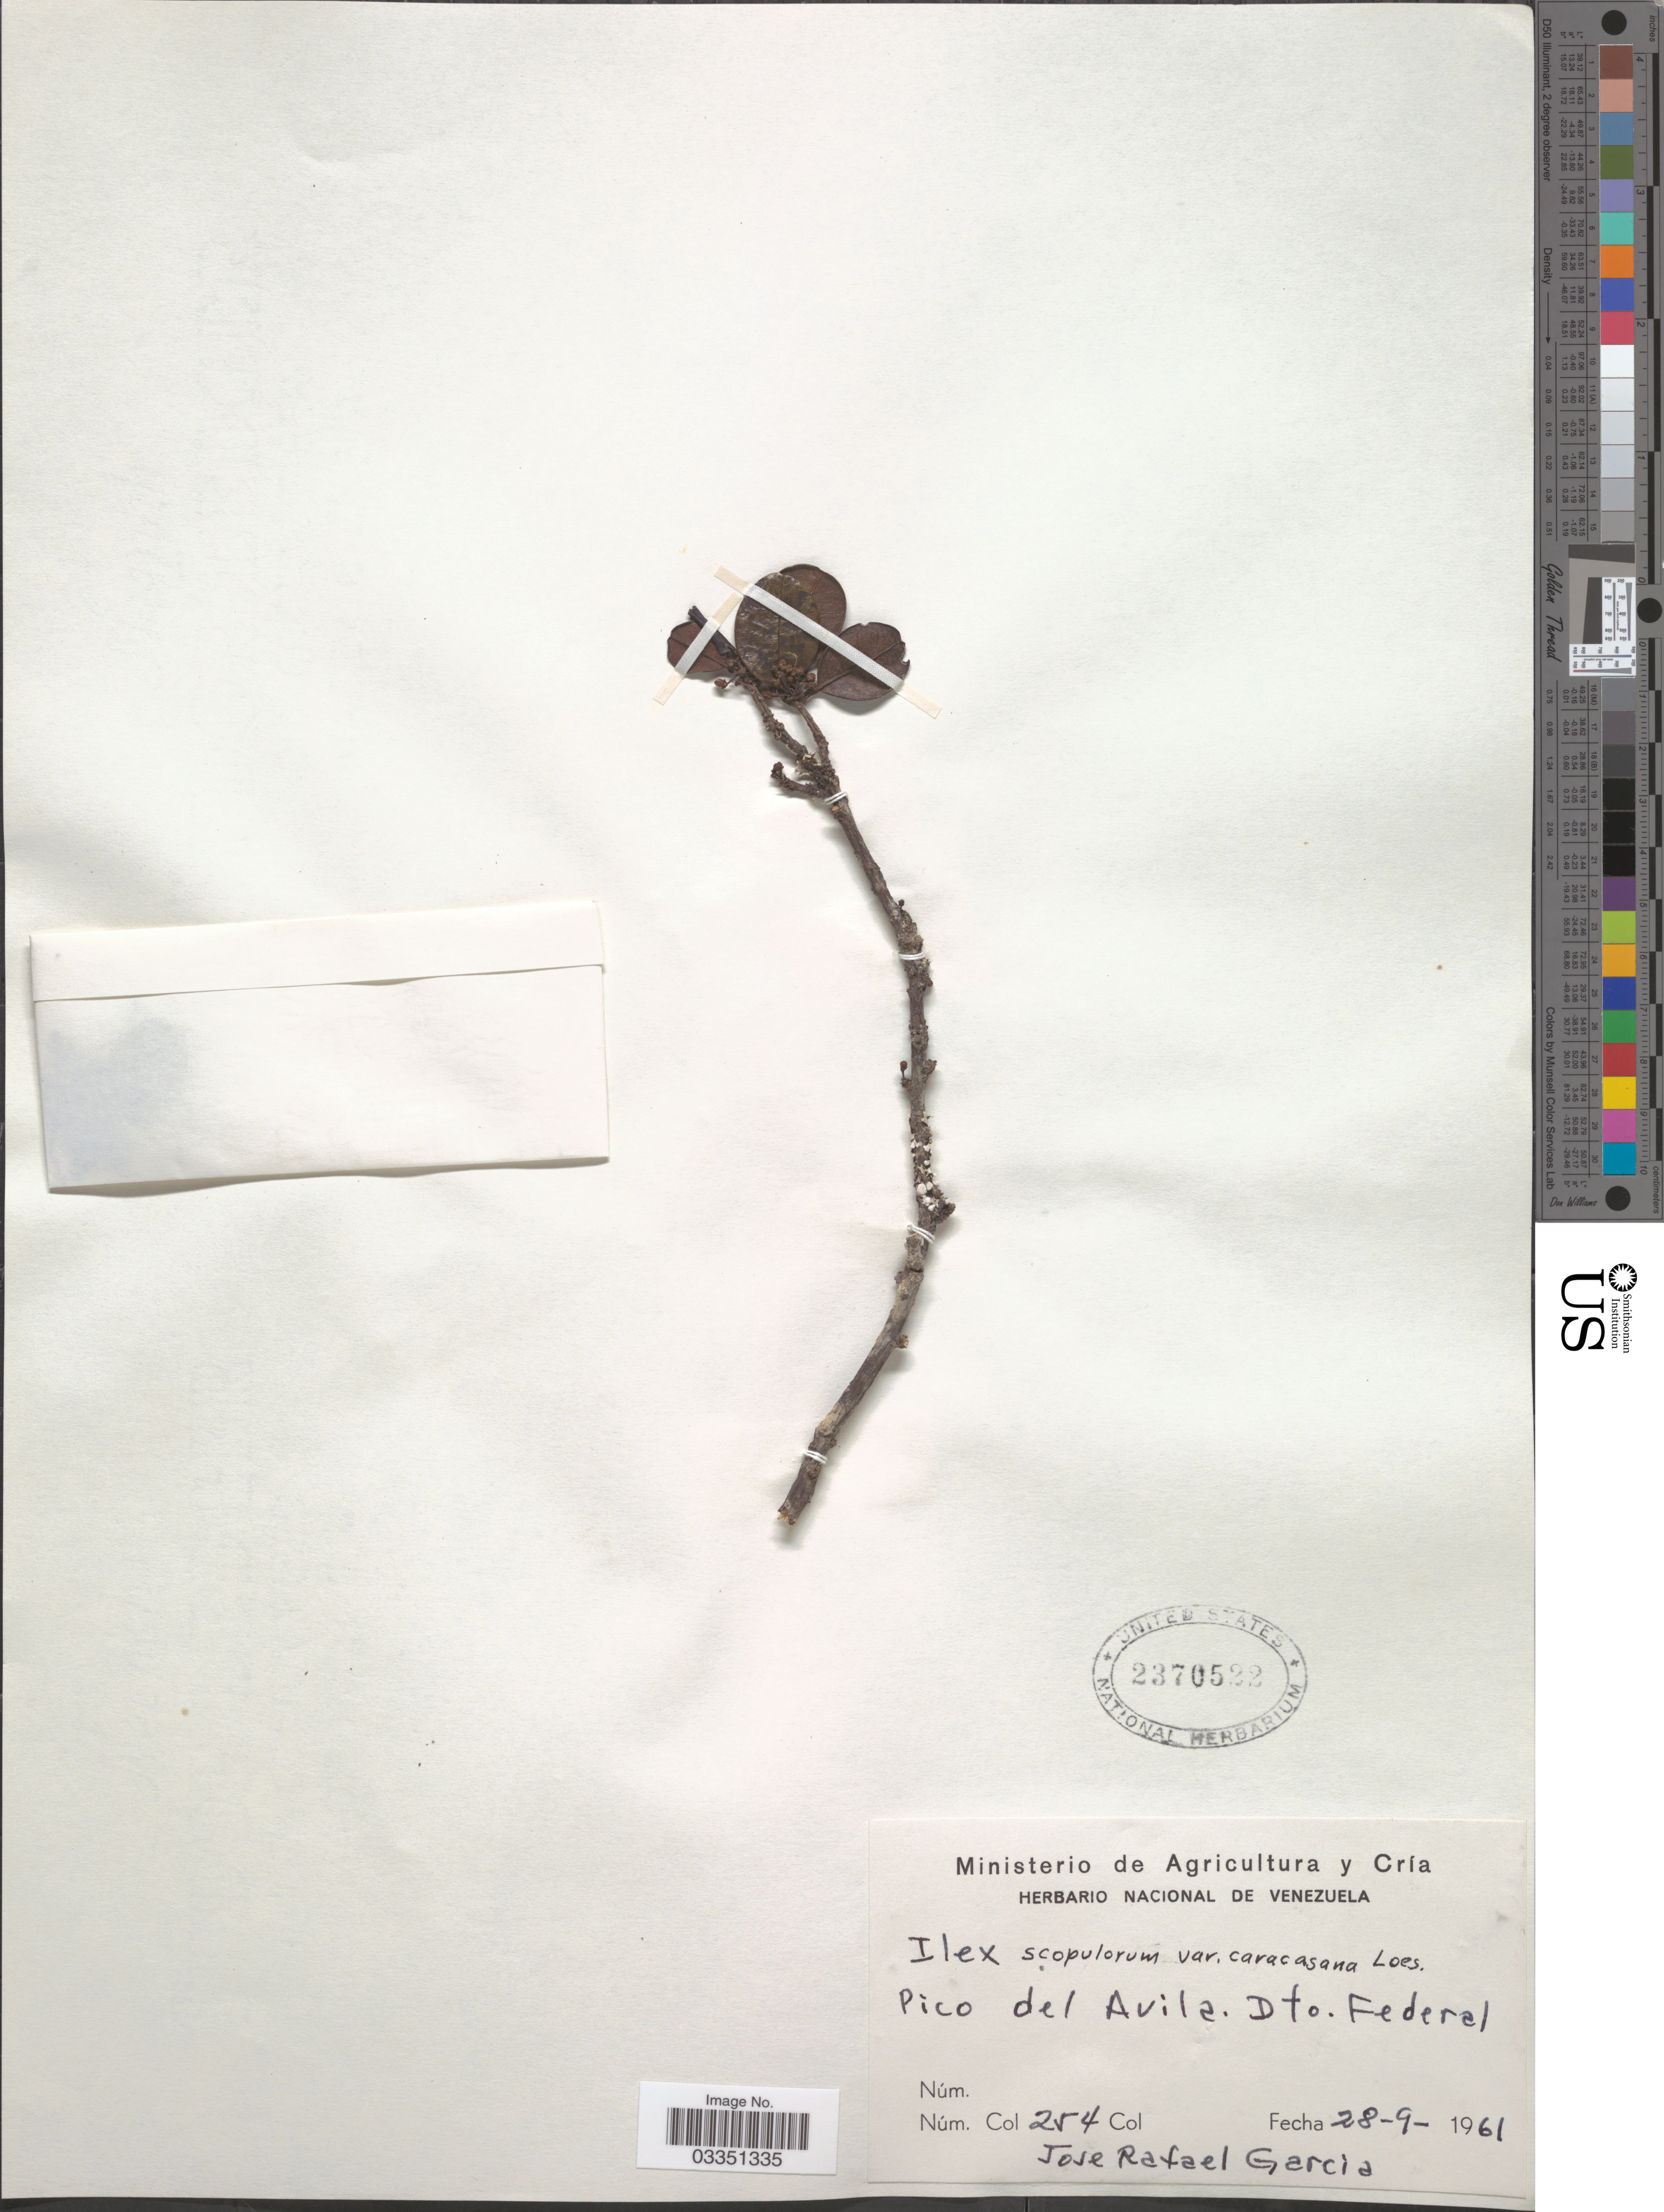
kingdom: Plantae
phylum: Tracheophyta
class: Magnoliopsida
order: Aquifoliales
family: Aquifoliaceae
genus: Ilex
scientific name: Ilex scopulorum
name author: Kunth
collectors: J. R. Garcia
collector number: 254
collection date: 1961-09-28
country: Venezuela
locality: Pico del Avila. Dto. Federal.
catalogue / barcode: US 2370522